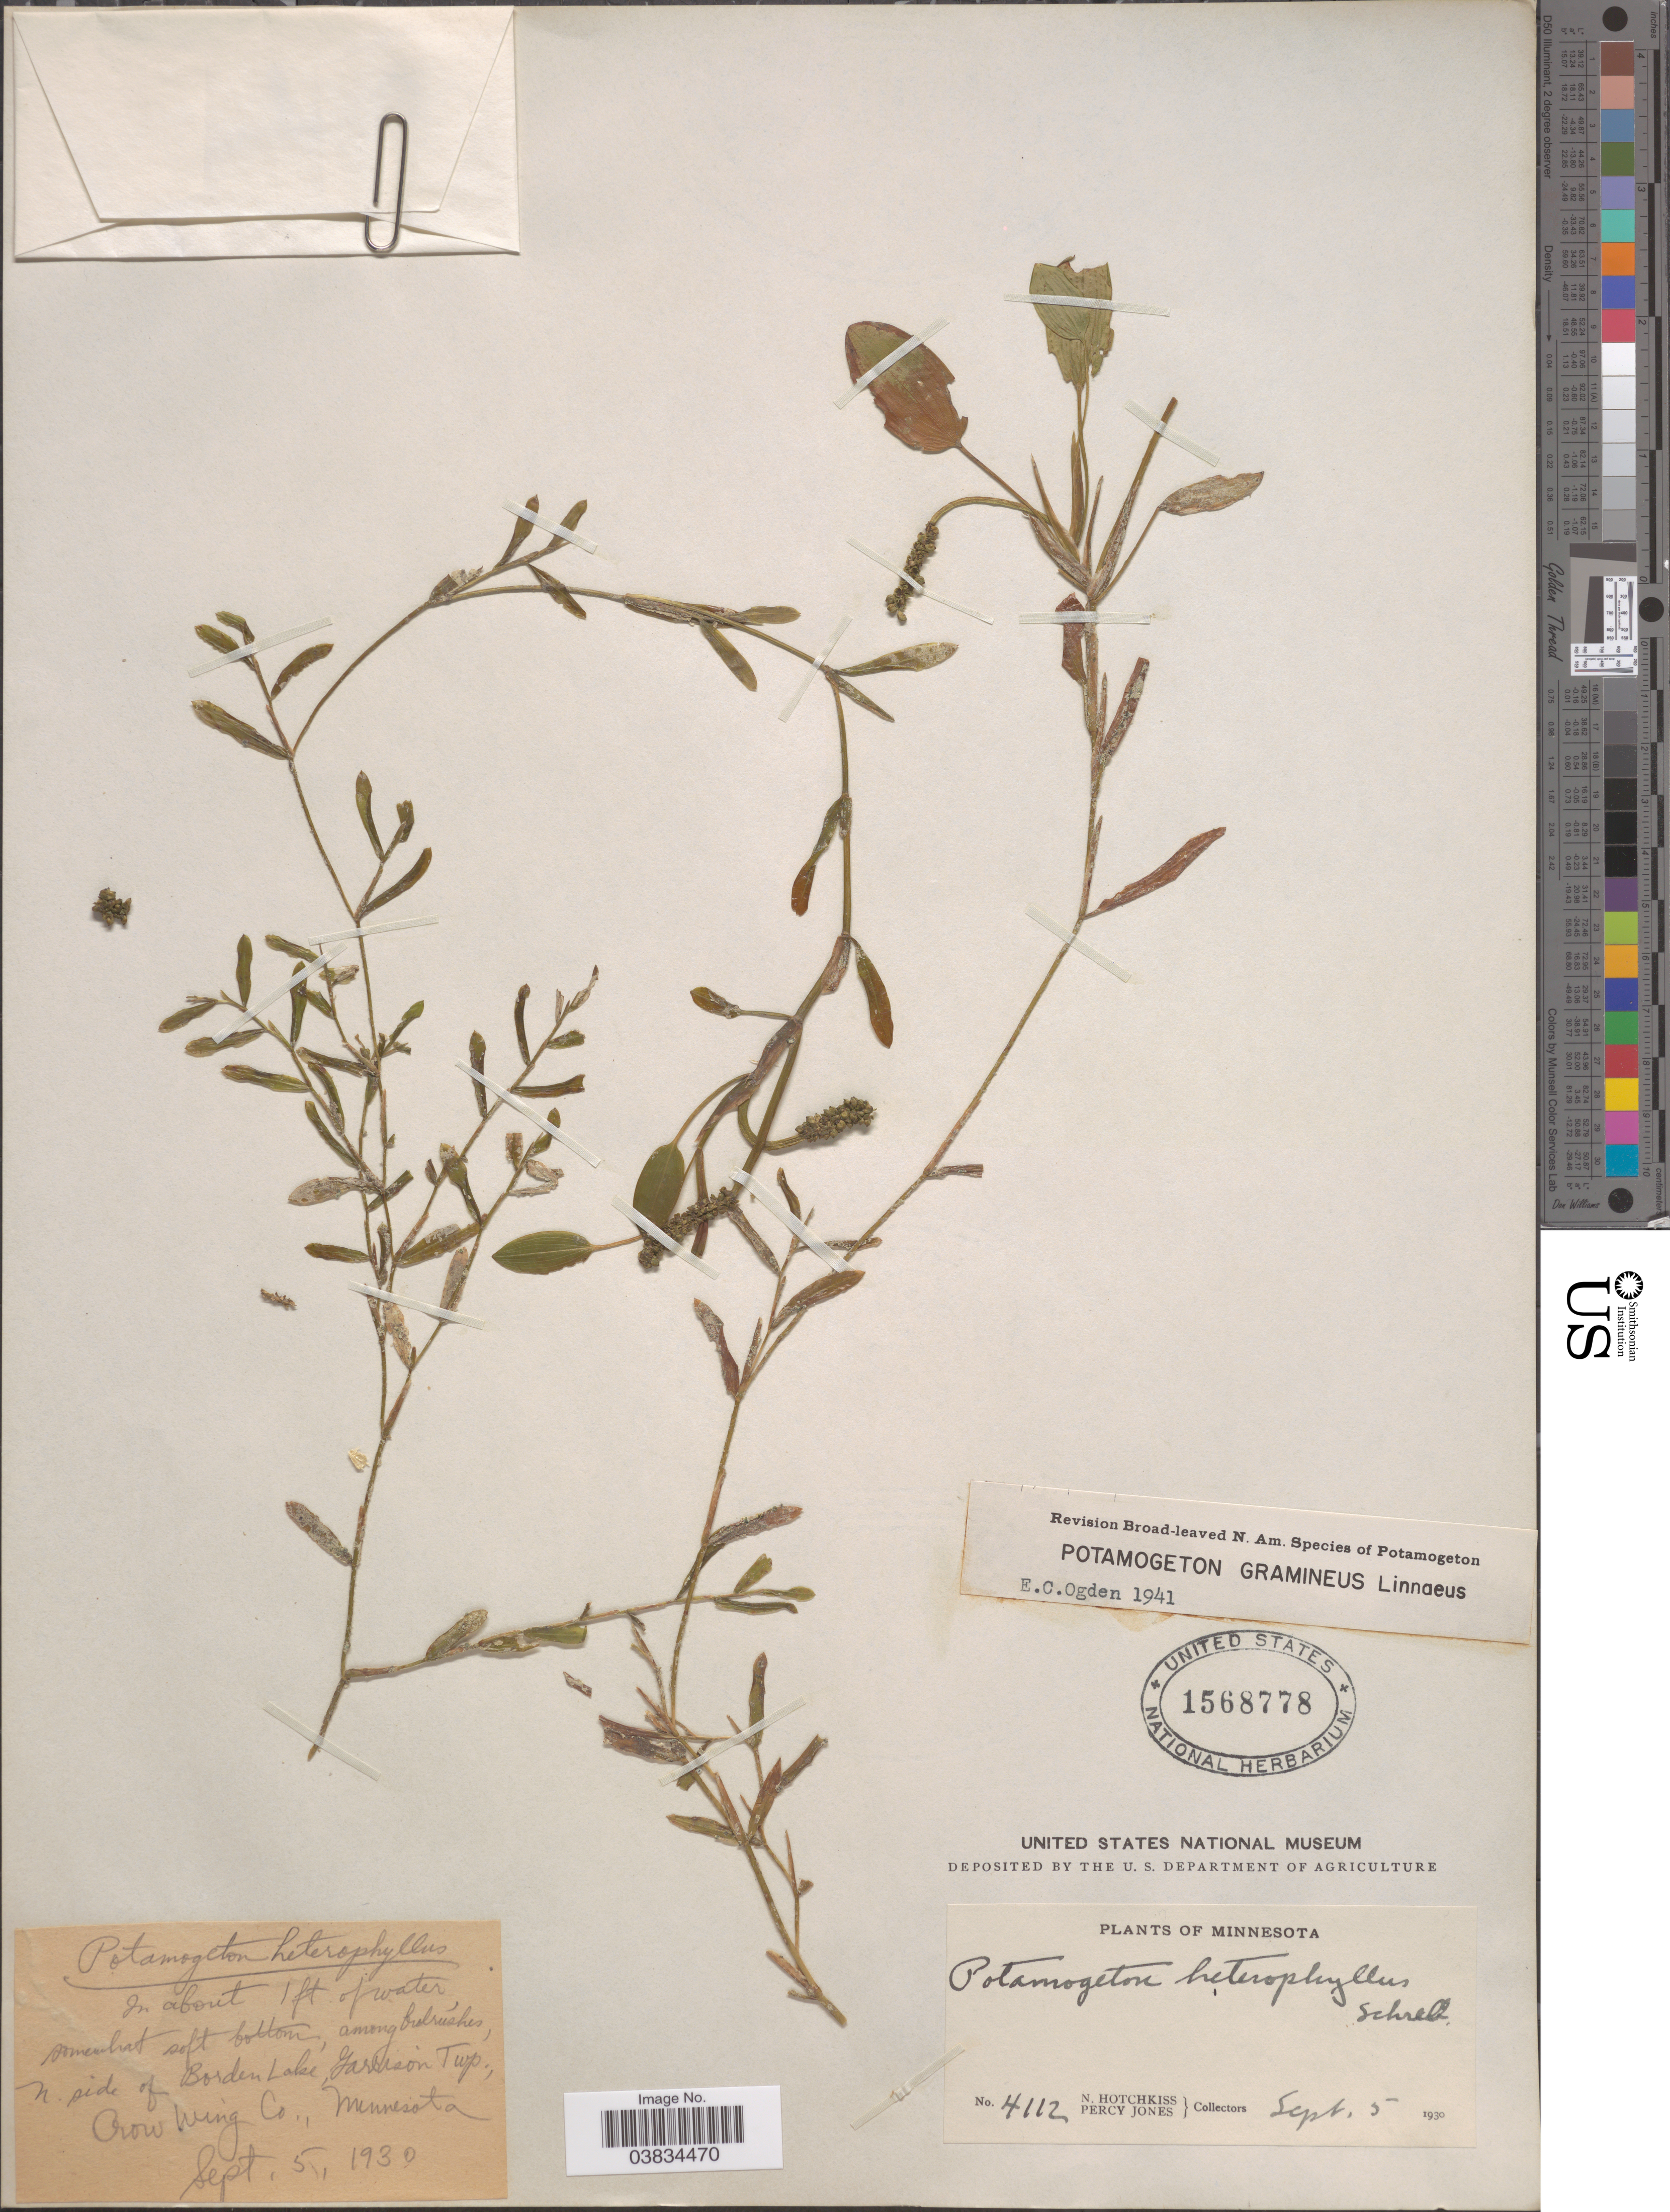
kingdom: Plantae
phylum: Tracheophyta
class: Liliopsida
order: Alismatales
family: Potamogetonaceae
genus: Potamogeton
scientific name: Potamogeton gramineus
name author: L.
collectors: N. Hotchkiss & P. Jones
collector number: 4112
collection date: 1930-09-05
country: United States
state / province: Minnesota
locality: N. side of Borden Lake, Harrison Twp., Crow Wing Co.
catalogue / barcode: US 1568778